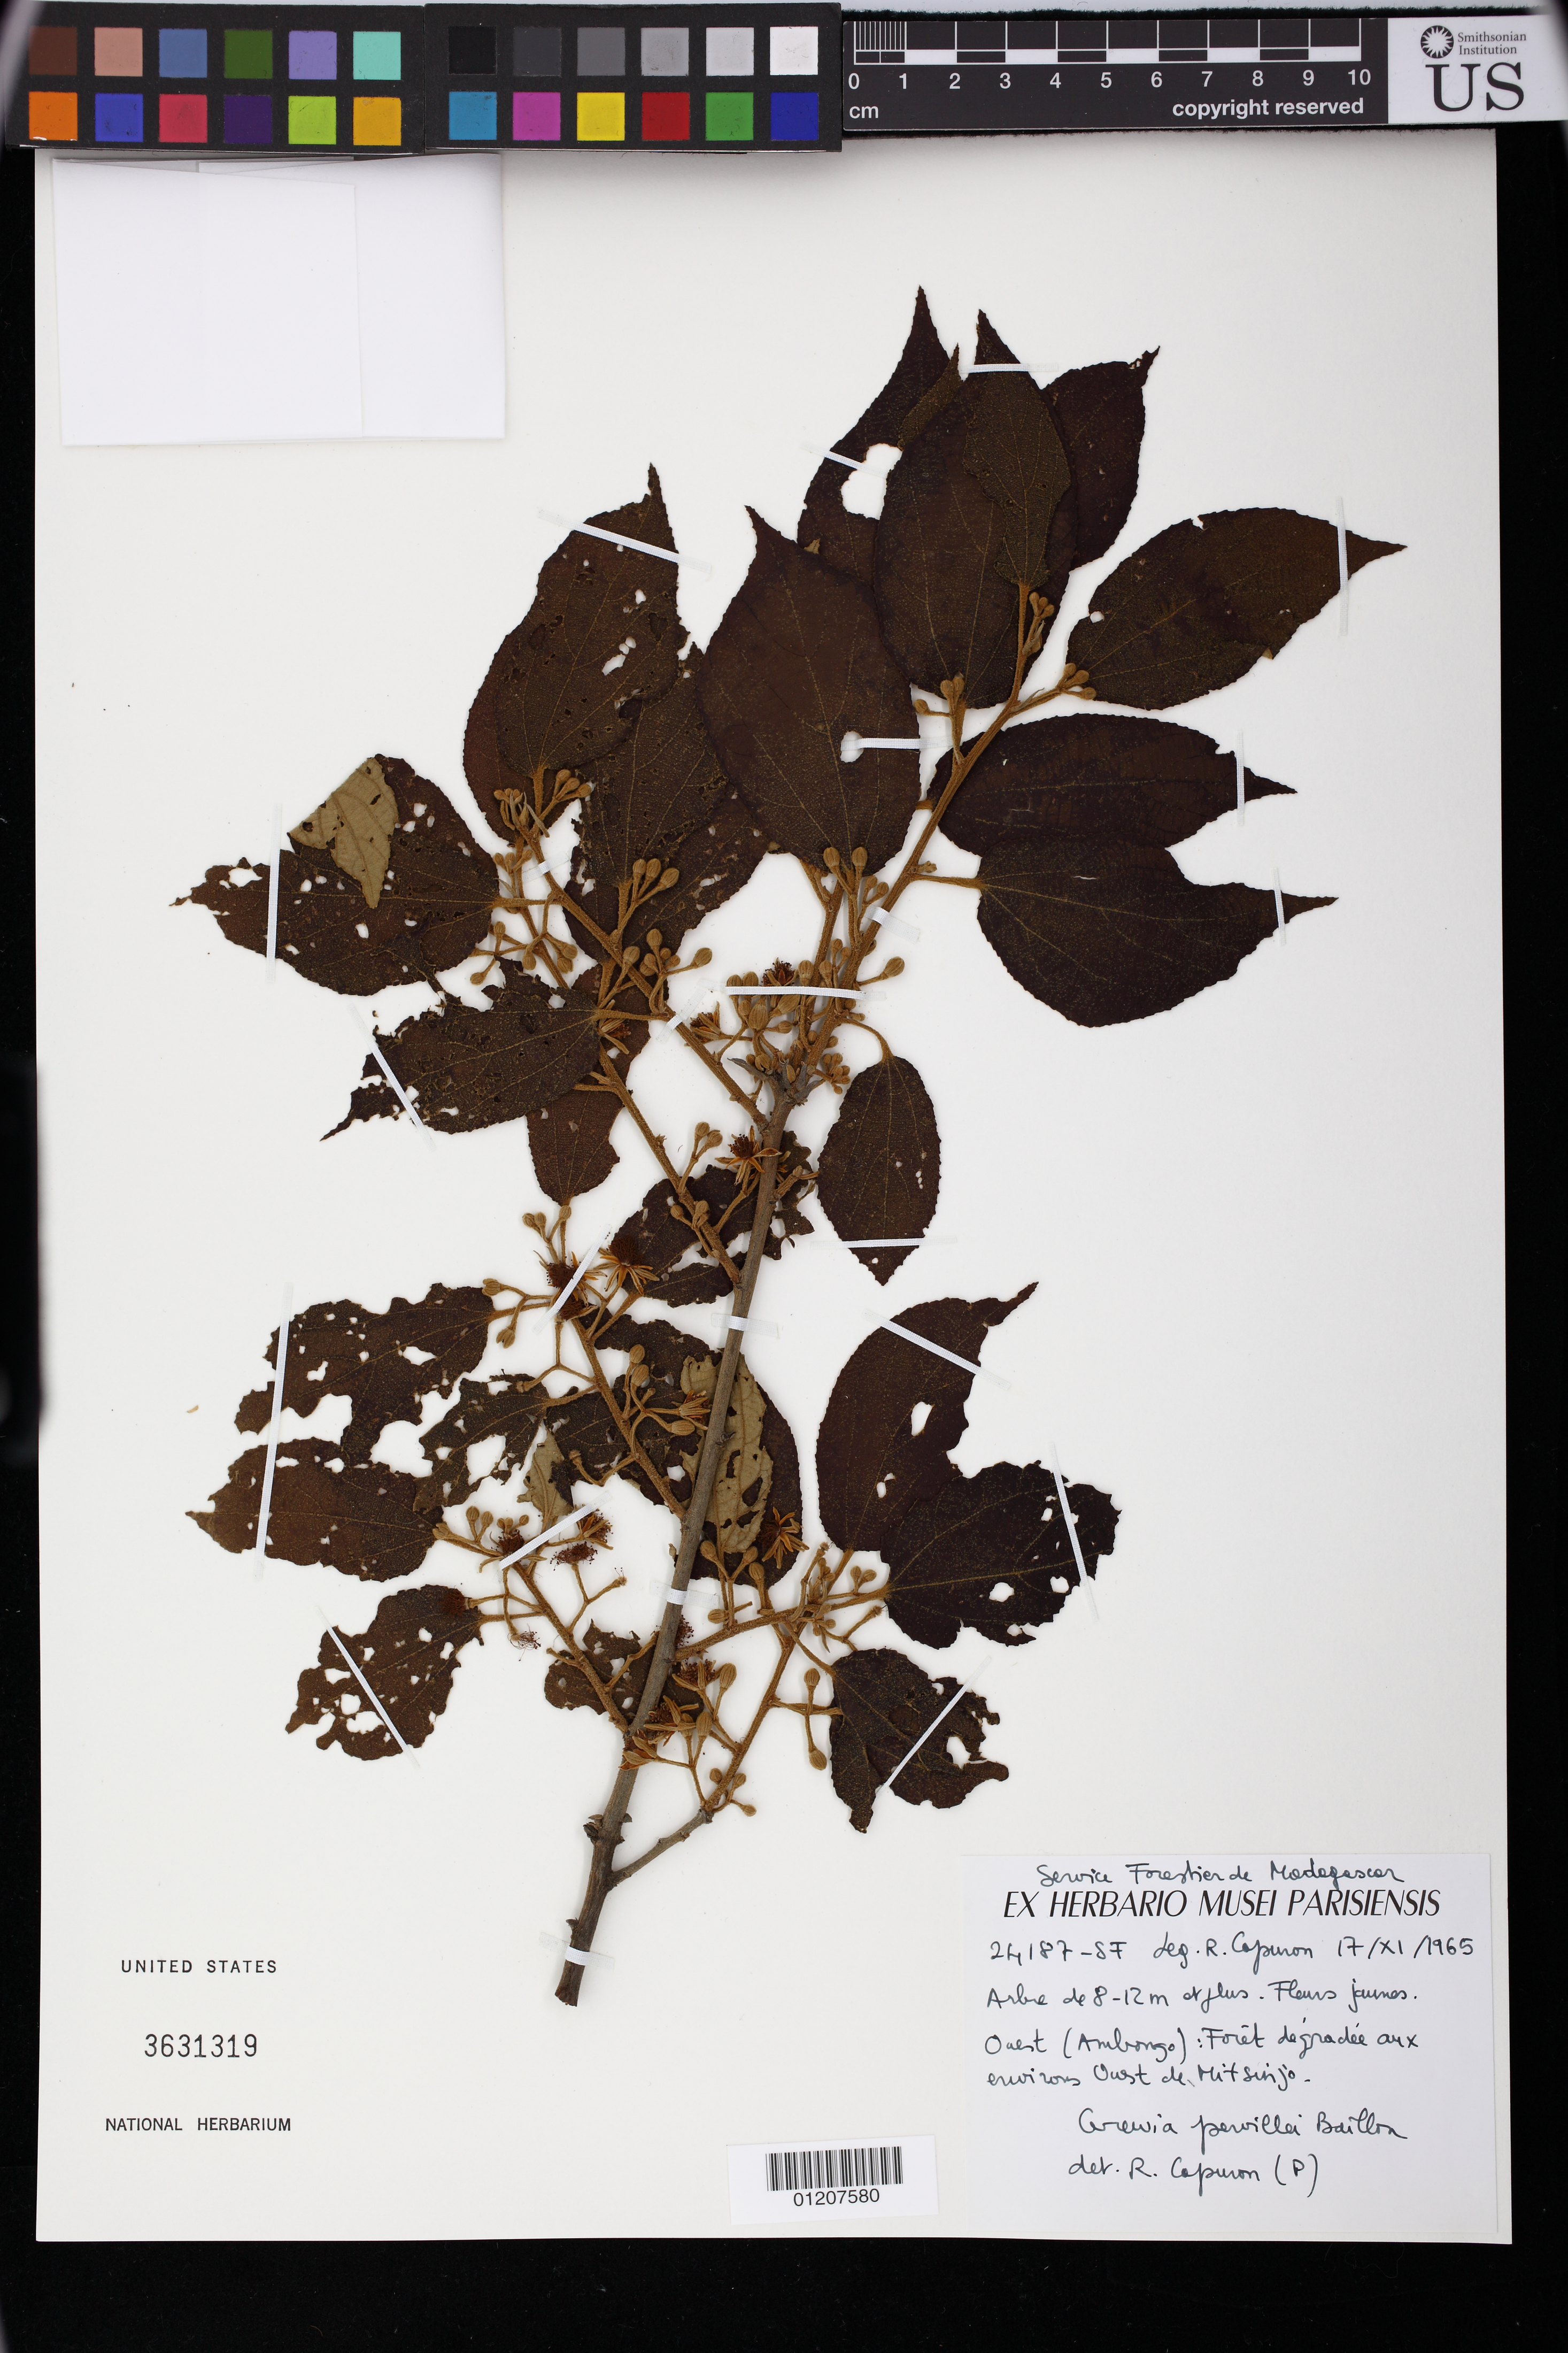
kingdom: Plantae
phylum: Tracheophyta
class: Magnoliopsida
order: Malvales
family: Malvaceae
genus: Grewia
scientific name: Grewia pervillei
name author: Baill.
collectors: R. P. Capuron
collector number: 24187-SF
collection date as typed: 17 Nov 1965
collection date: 1965-11-17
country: Madagascar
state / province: Atsimo-Atsinanana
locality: Ouest (Ambongo): Foret degradee aux . environs Ouest de Mitsinjo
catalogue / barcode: US 3631319